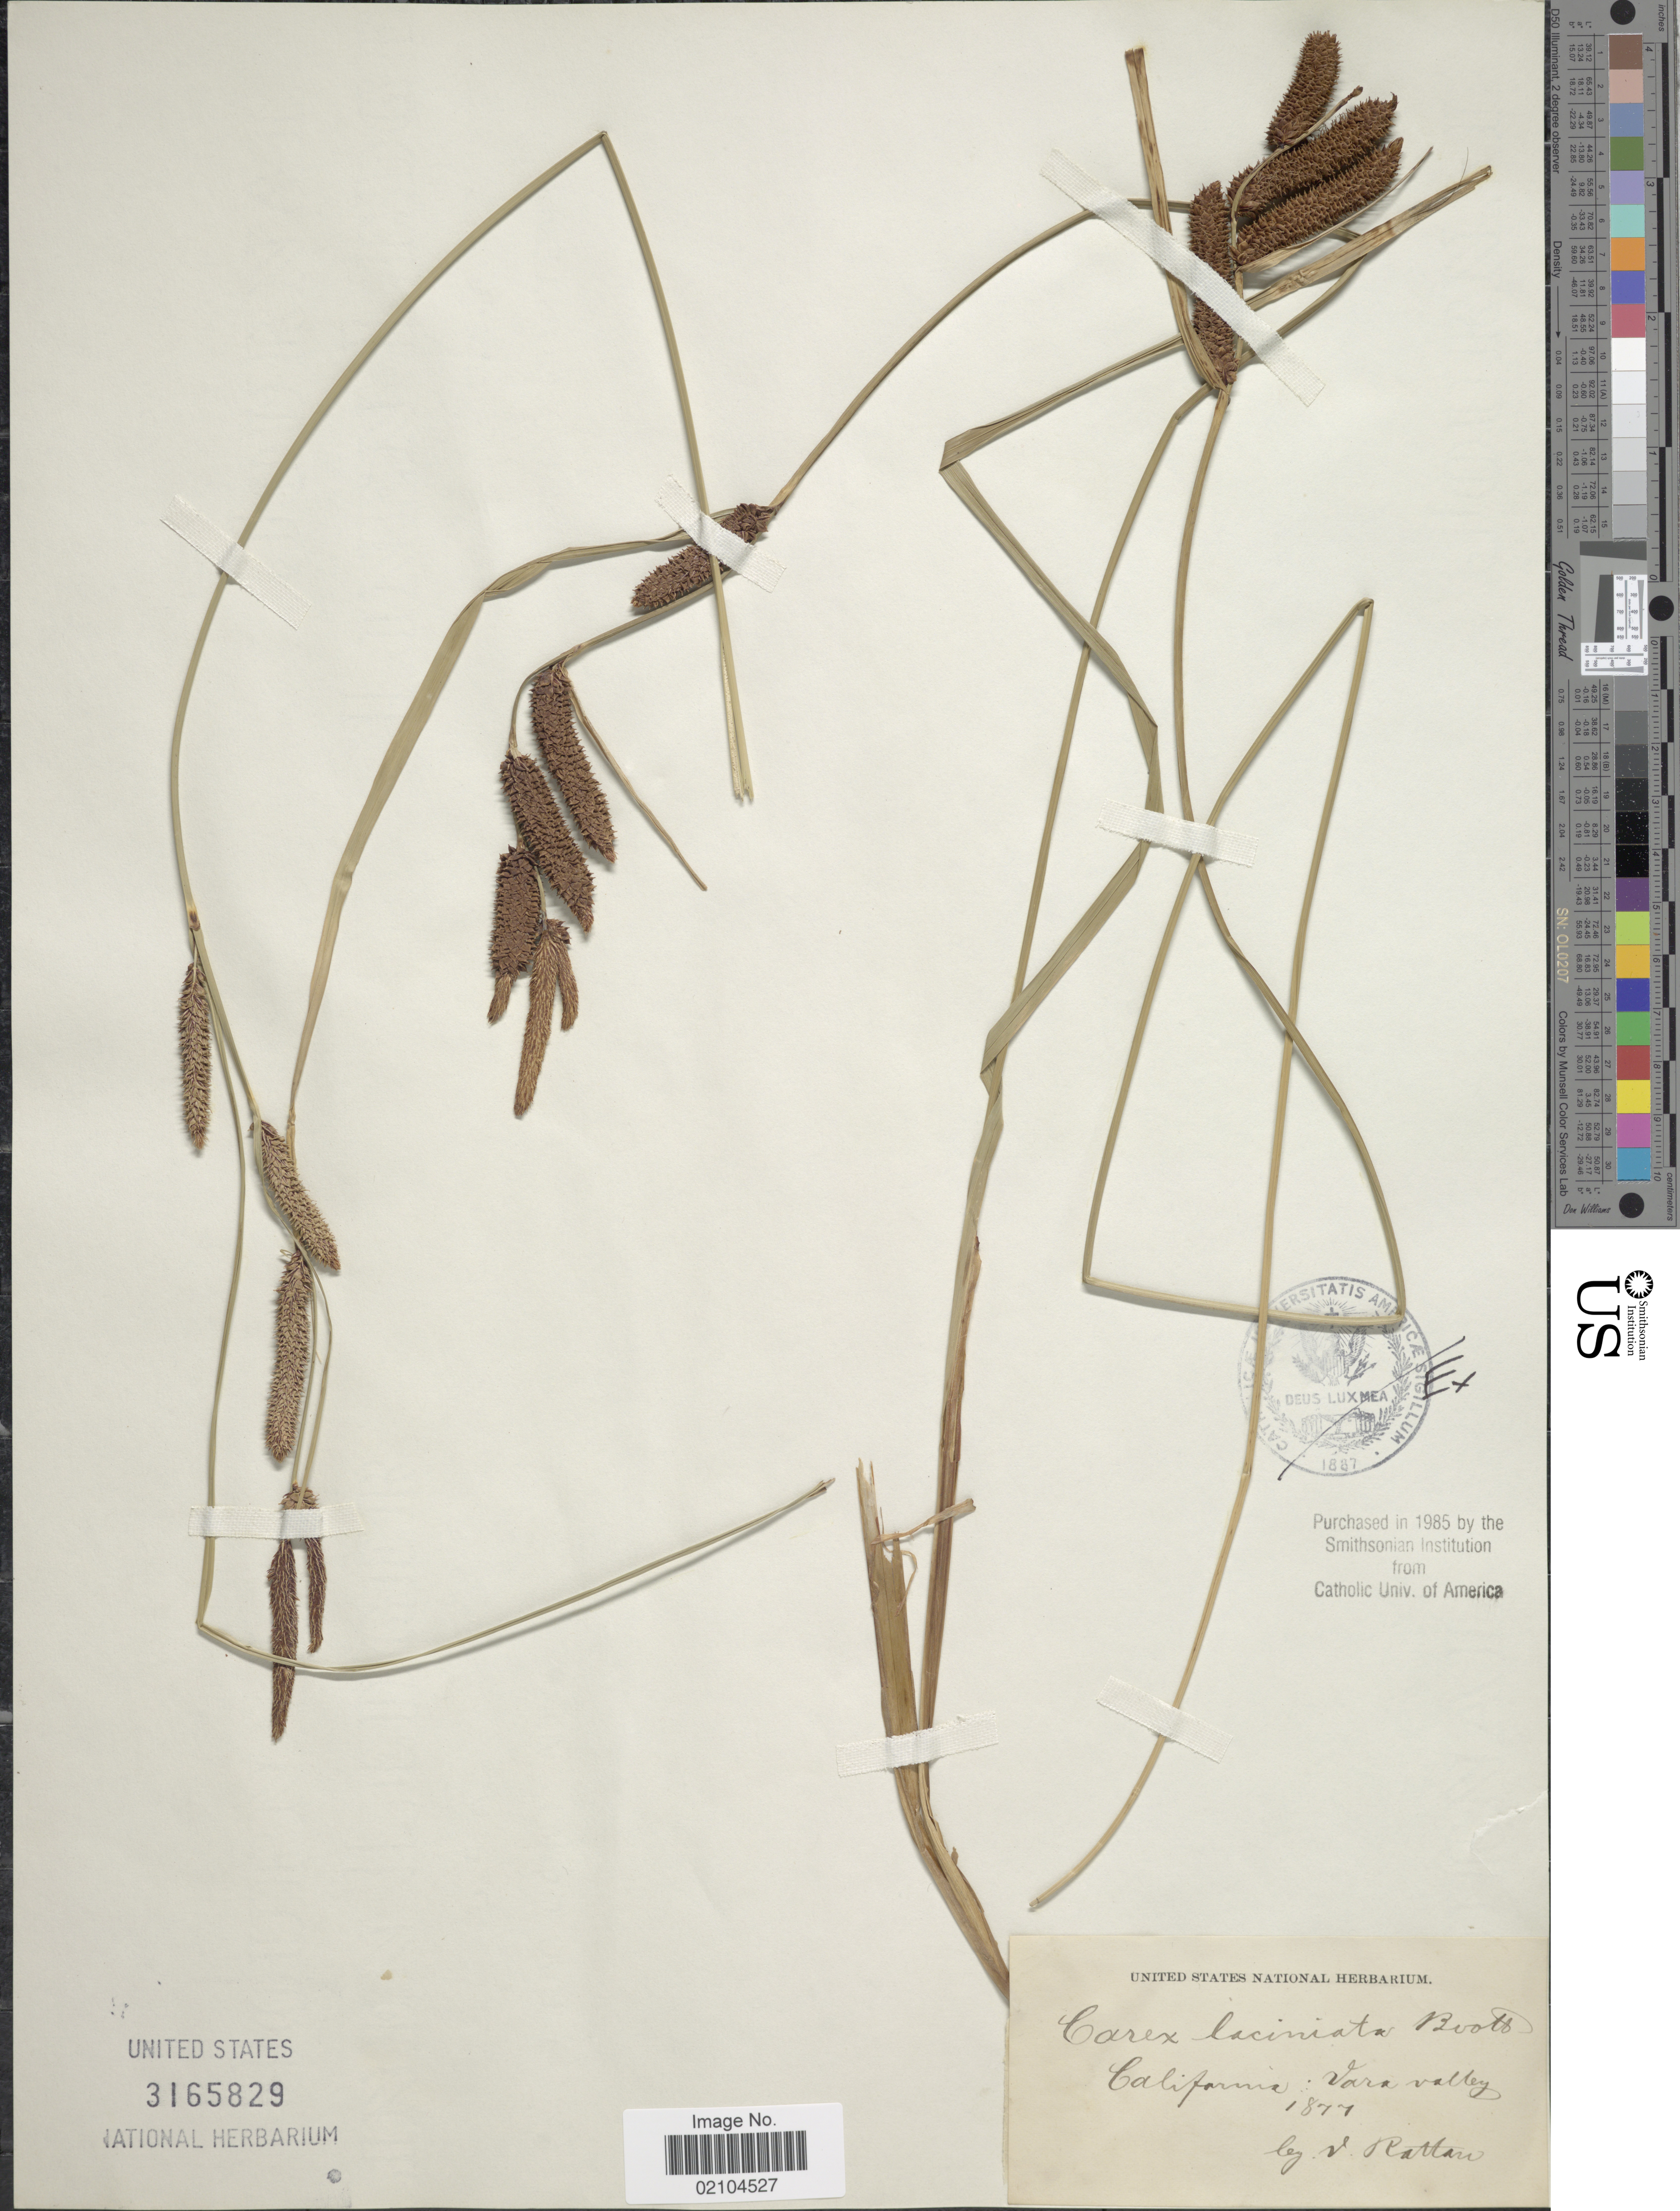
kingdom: Plantae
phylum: Tracheophyta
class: Liliopsida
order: Poales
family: Cyperaceae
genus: Carex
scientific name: Carex barbarae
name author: Dewey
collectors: V. Rattan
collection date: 1877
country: United States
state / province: California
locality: Vara valley.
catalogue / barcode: US 3165829